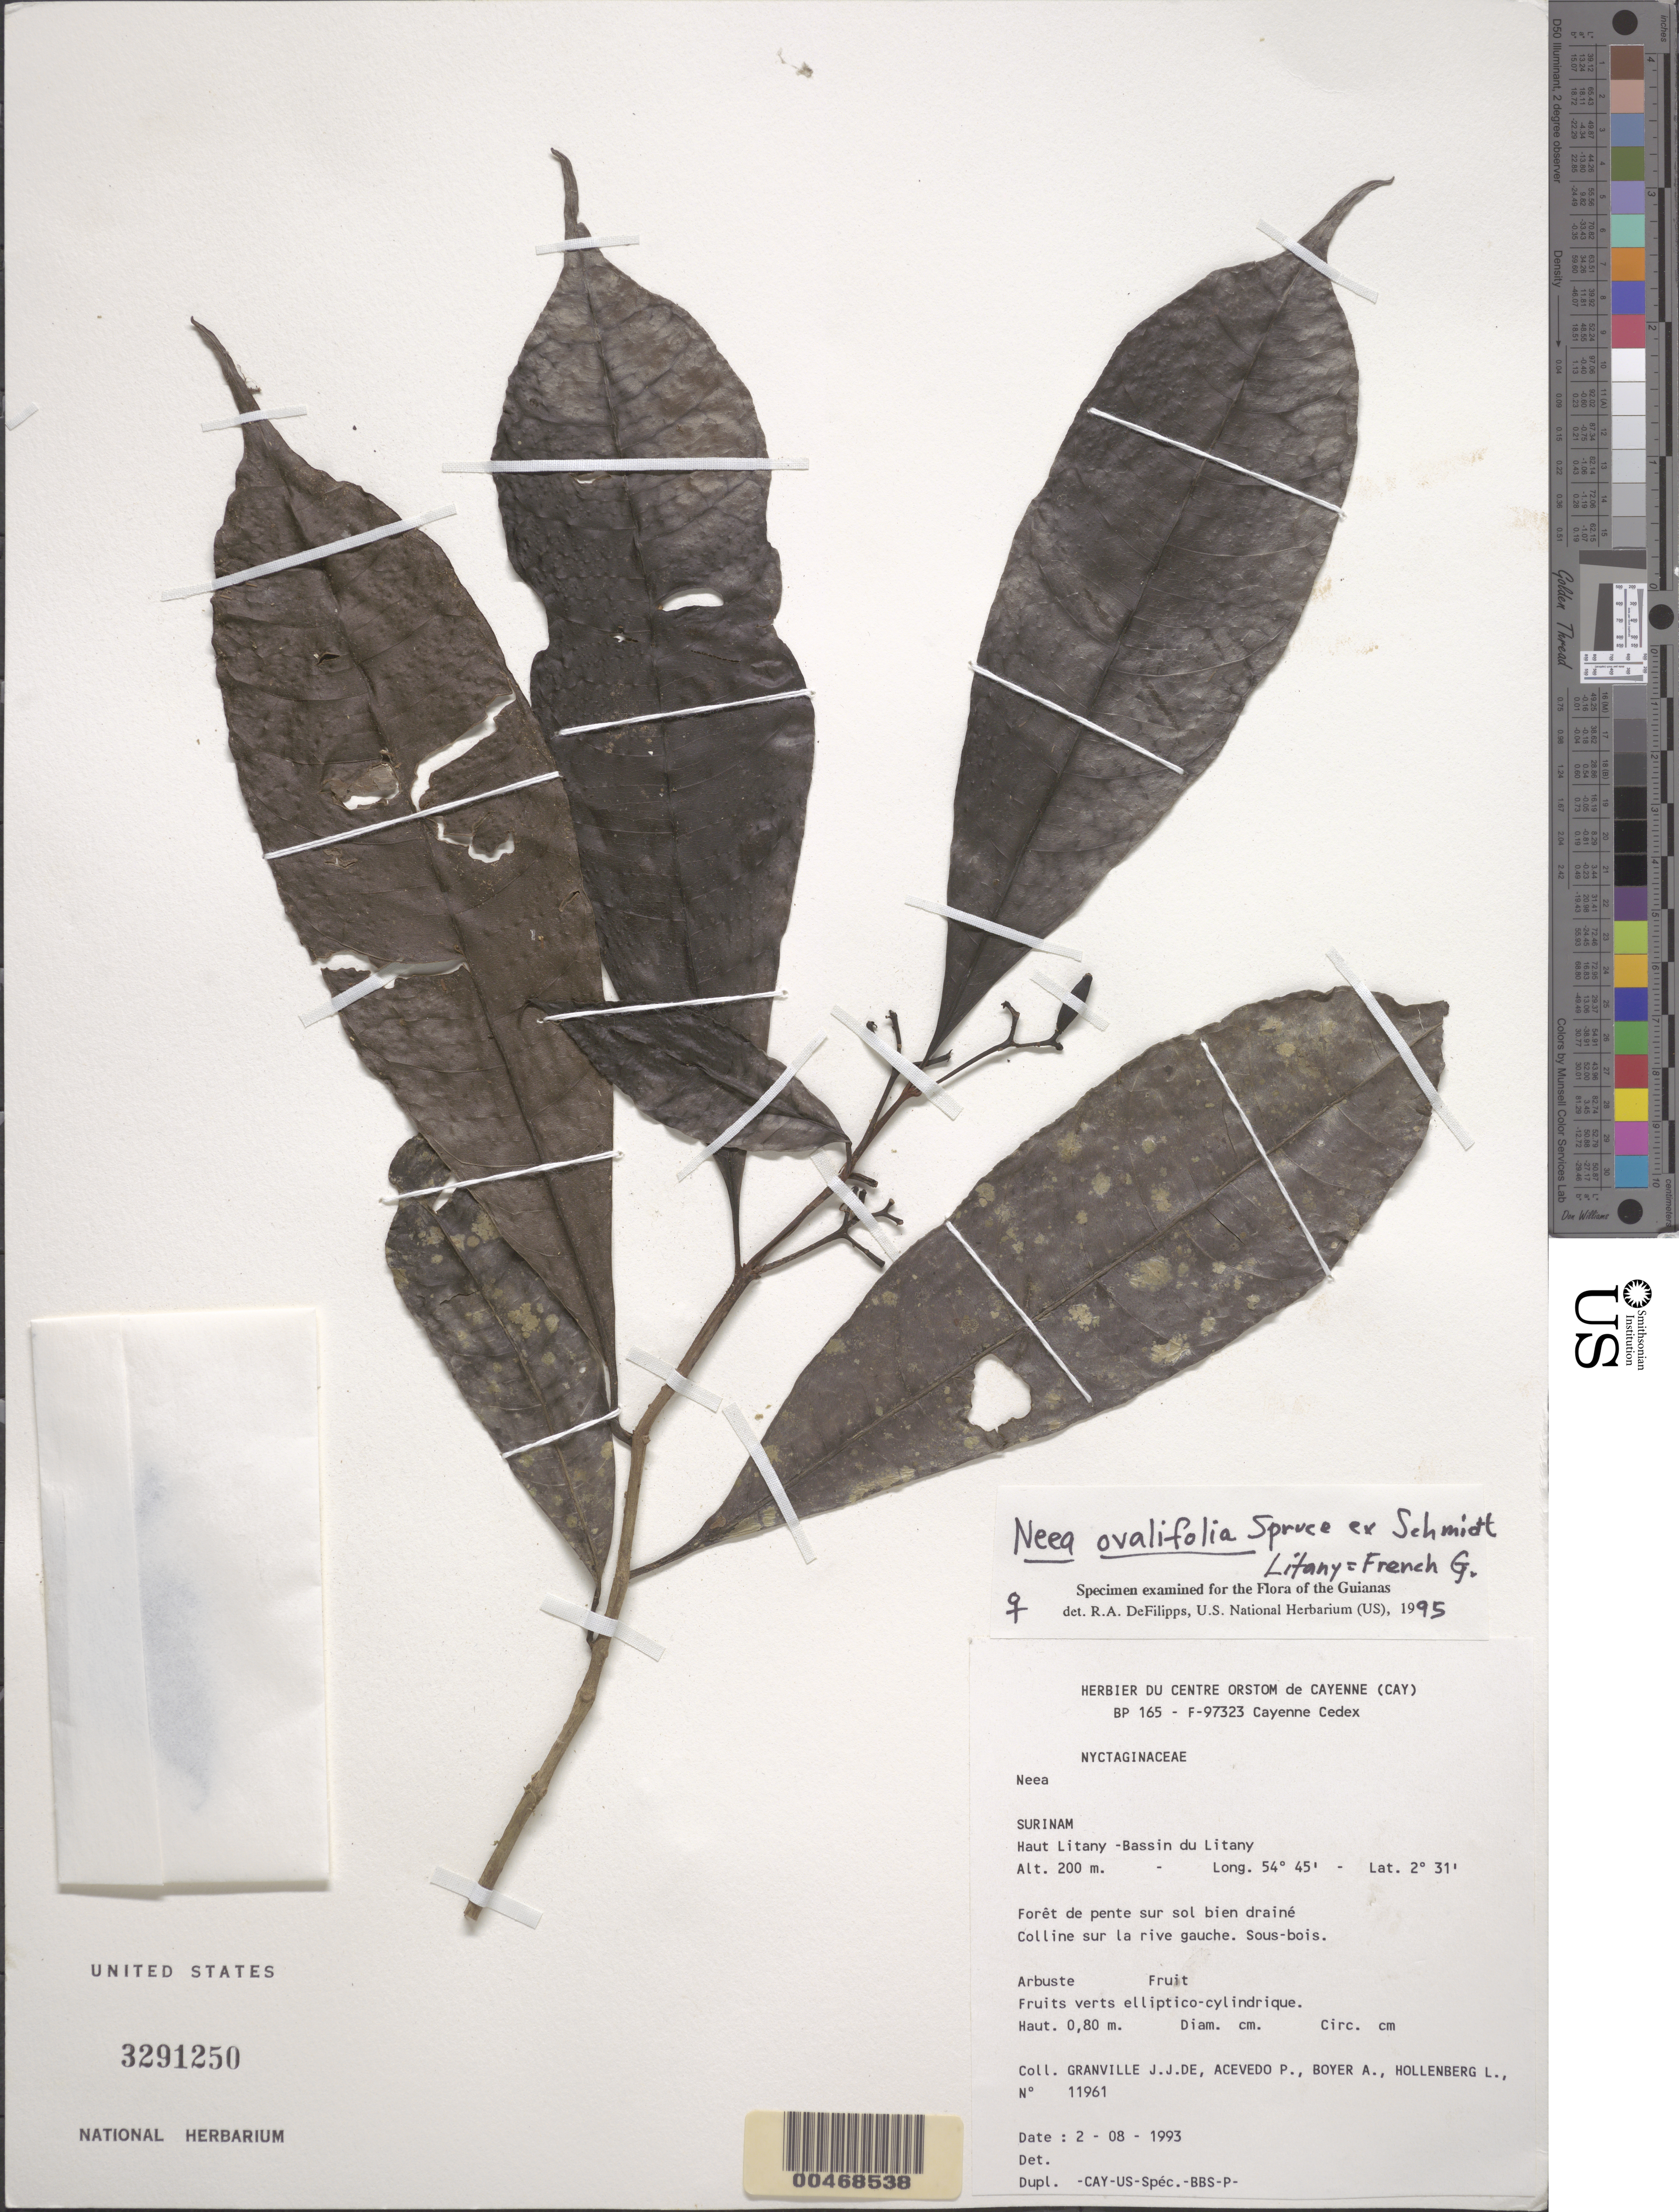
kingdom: Plantae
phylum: Tracheophyta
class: Magnoliopsida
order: Caryophyllales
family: Nyctaginaceae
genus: Neea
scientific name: Neea ovalifolia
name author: Spruce ex J.A. Schmidt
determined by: DeFilipps, R. A.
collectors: J.-J. de Granville, P. Acevedo-Rodr. & A. Boyer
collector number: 11961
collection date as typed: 08 Feb 1993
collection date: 1993-02-08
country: French Guiana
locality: Hill on left bank of river, Upper Litany Basin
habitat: Slope of hill on left bank of river; in undergrowth on well-drained soil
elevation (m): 200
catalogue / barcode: US 31912500